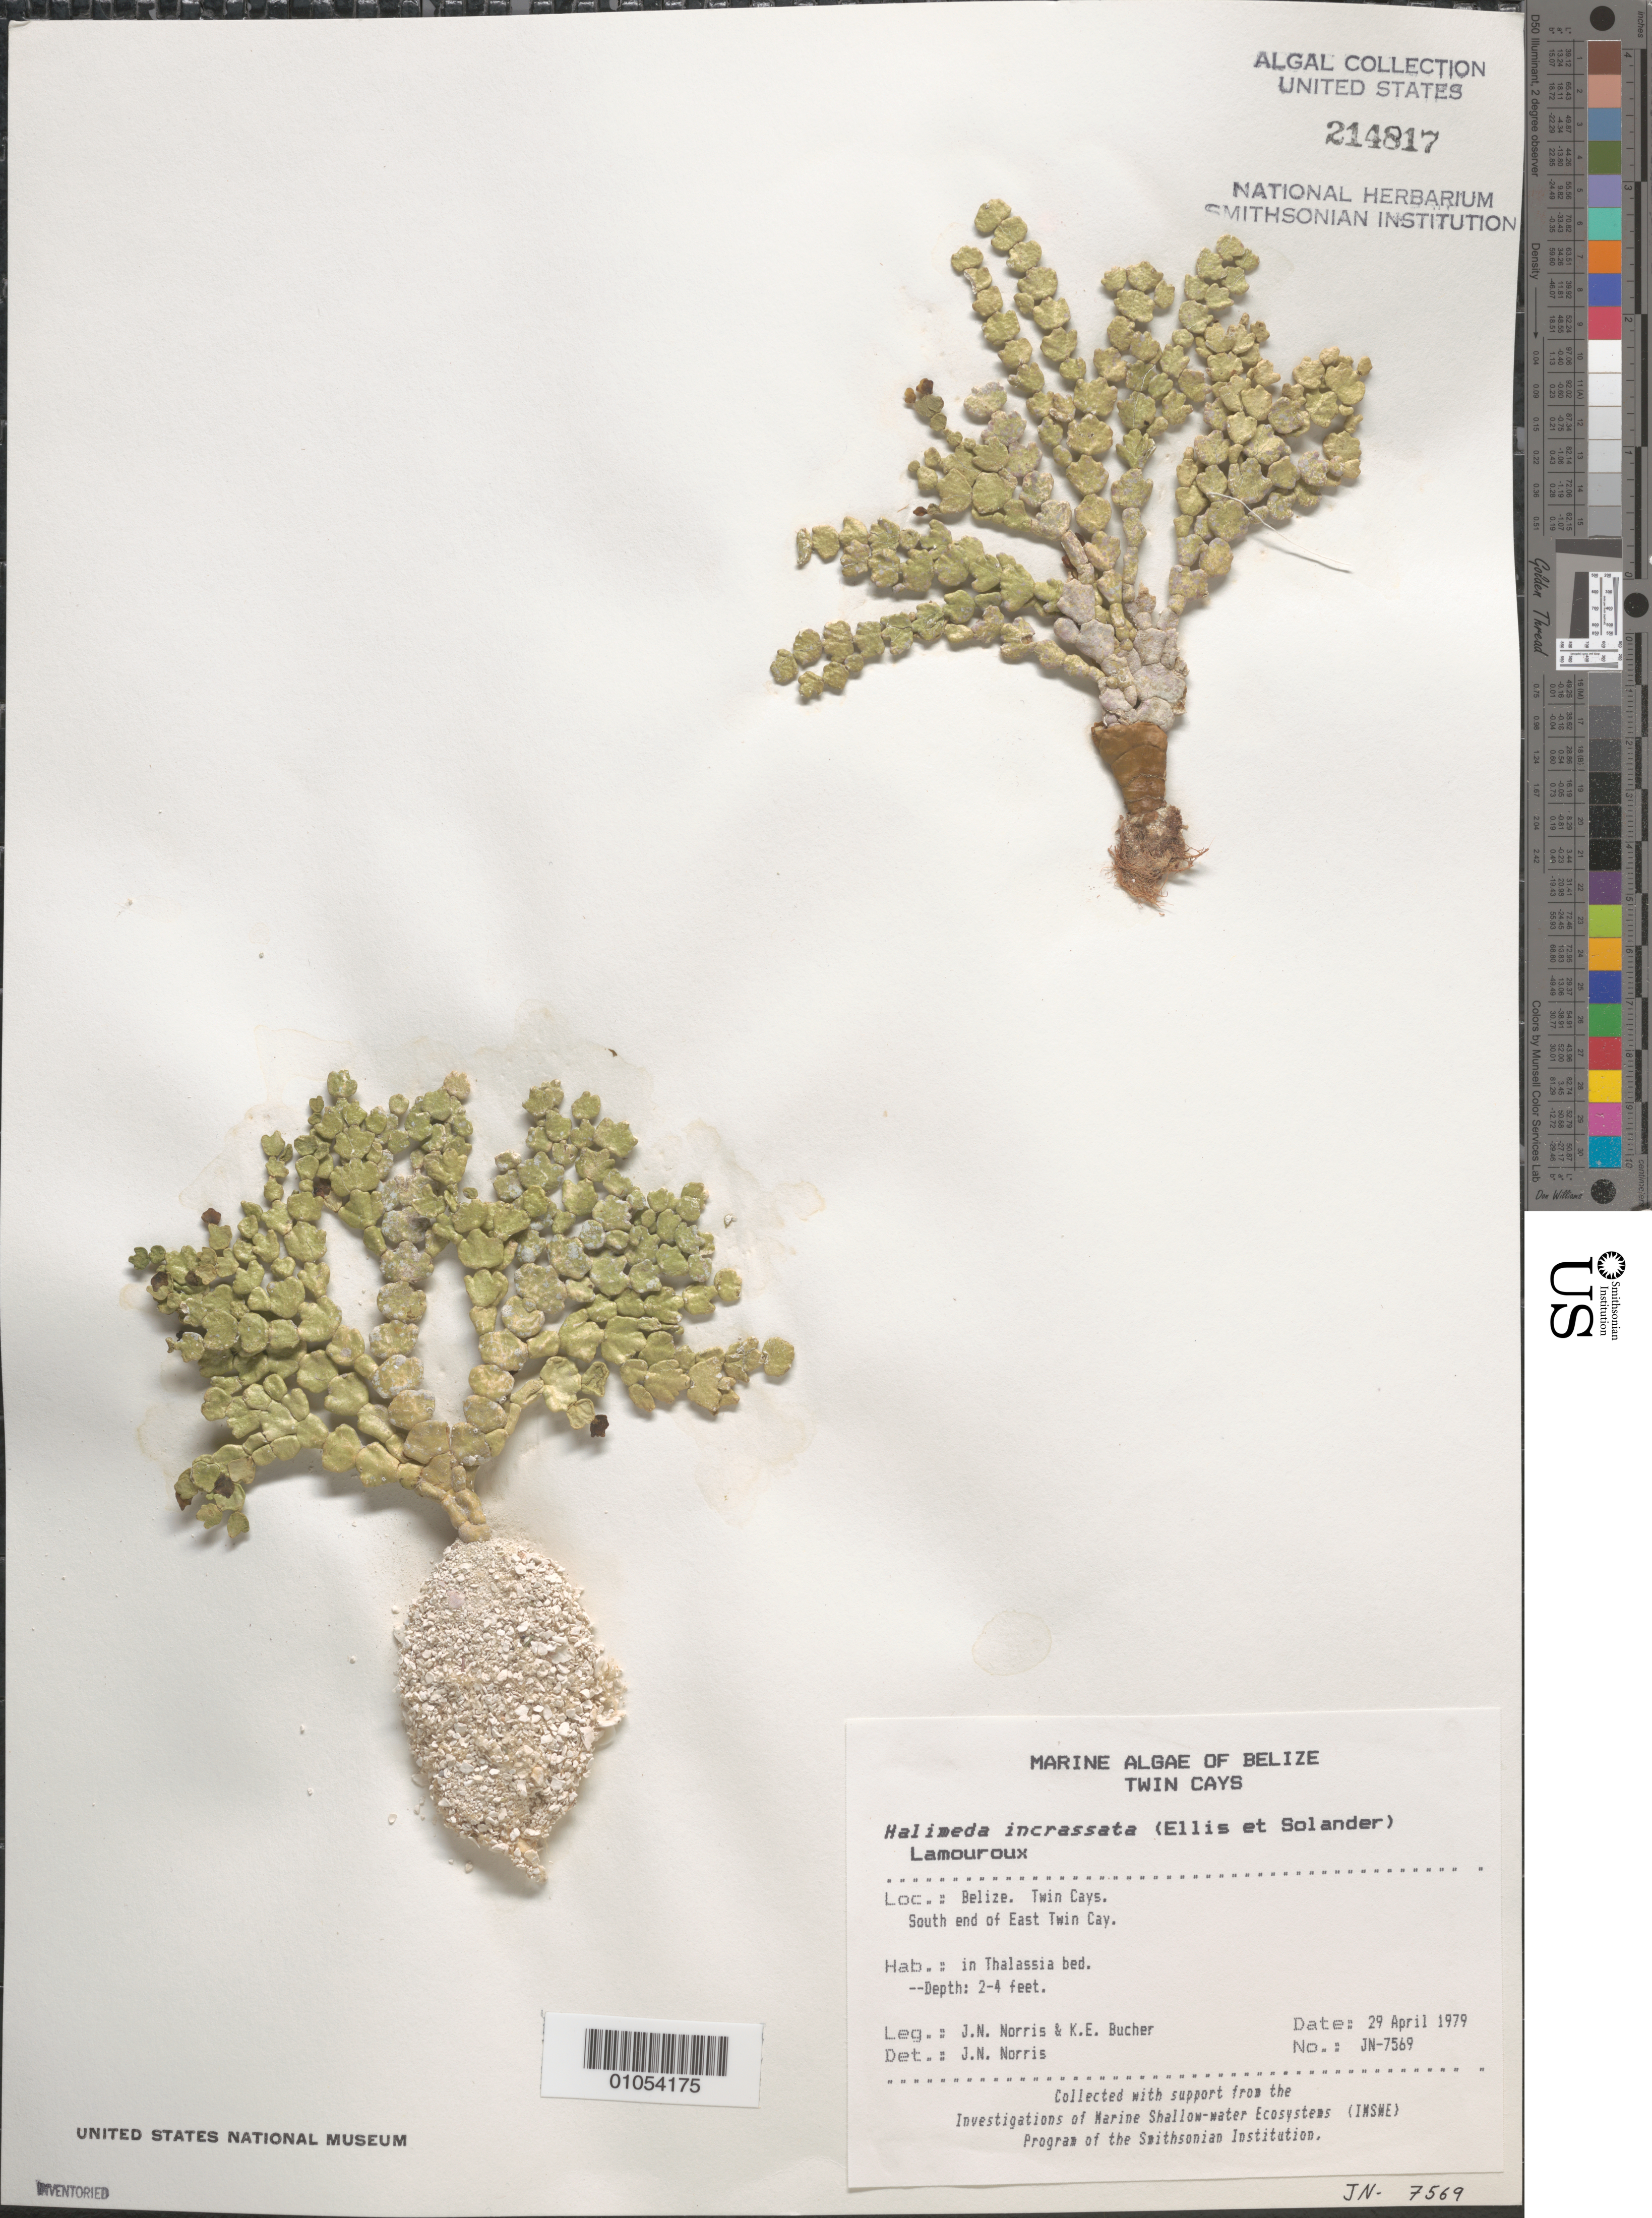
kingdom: Plantae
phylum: Chlorophyta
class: Ulvophyceae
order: Bryopsidales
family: Halimedaceae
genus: Halimeda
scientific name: Halimeda incrassata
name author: (J. Ellis) J.V.Lamouroux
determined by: Norris, James N.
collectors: J. N. Norris & K. E. Bucher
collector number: JN-7569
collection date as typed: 29 Apr 1979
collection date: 1979-04-29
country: Belize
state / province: Stann Creek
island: East Twin Cay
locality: South end of East Twin Cay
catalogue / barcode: US 214817